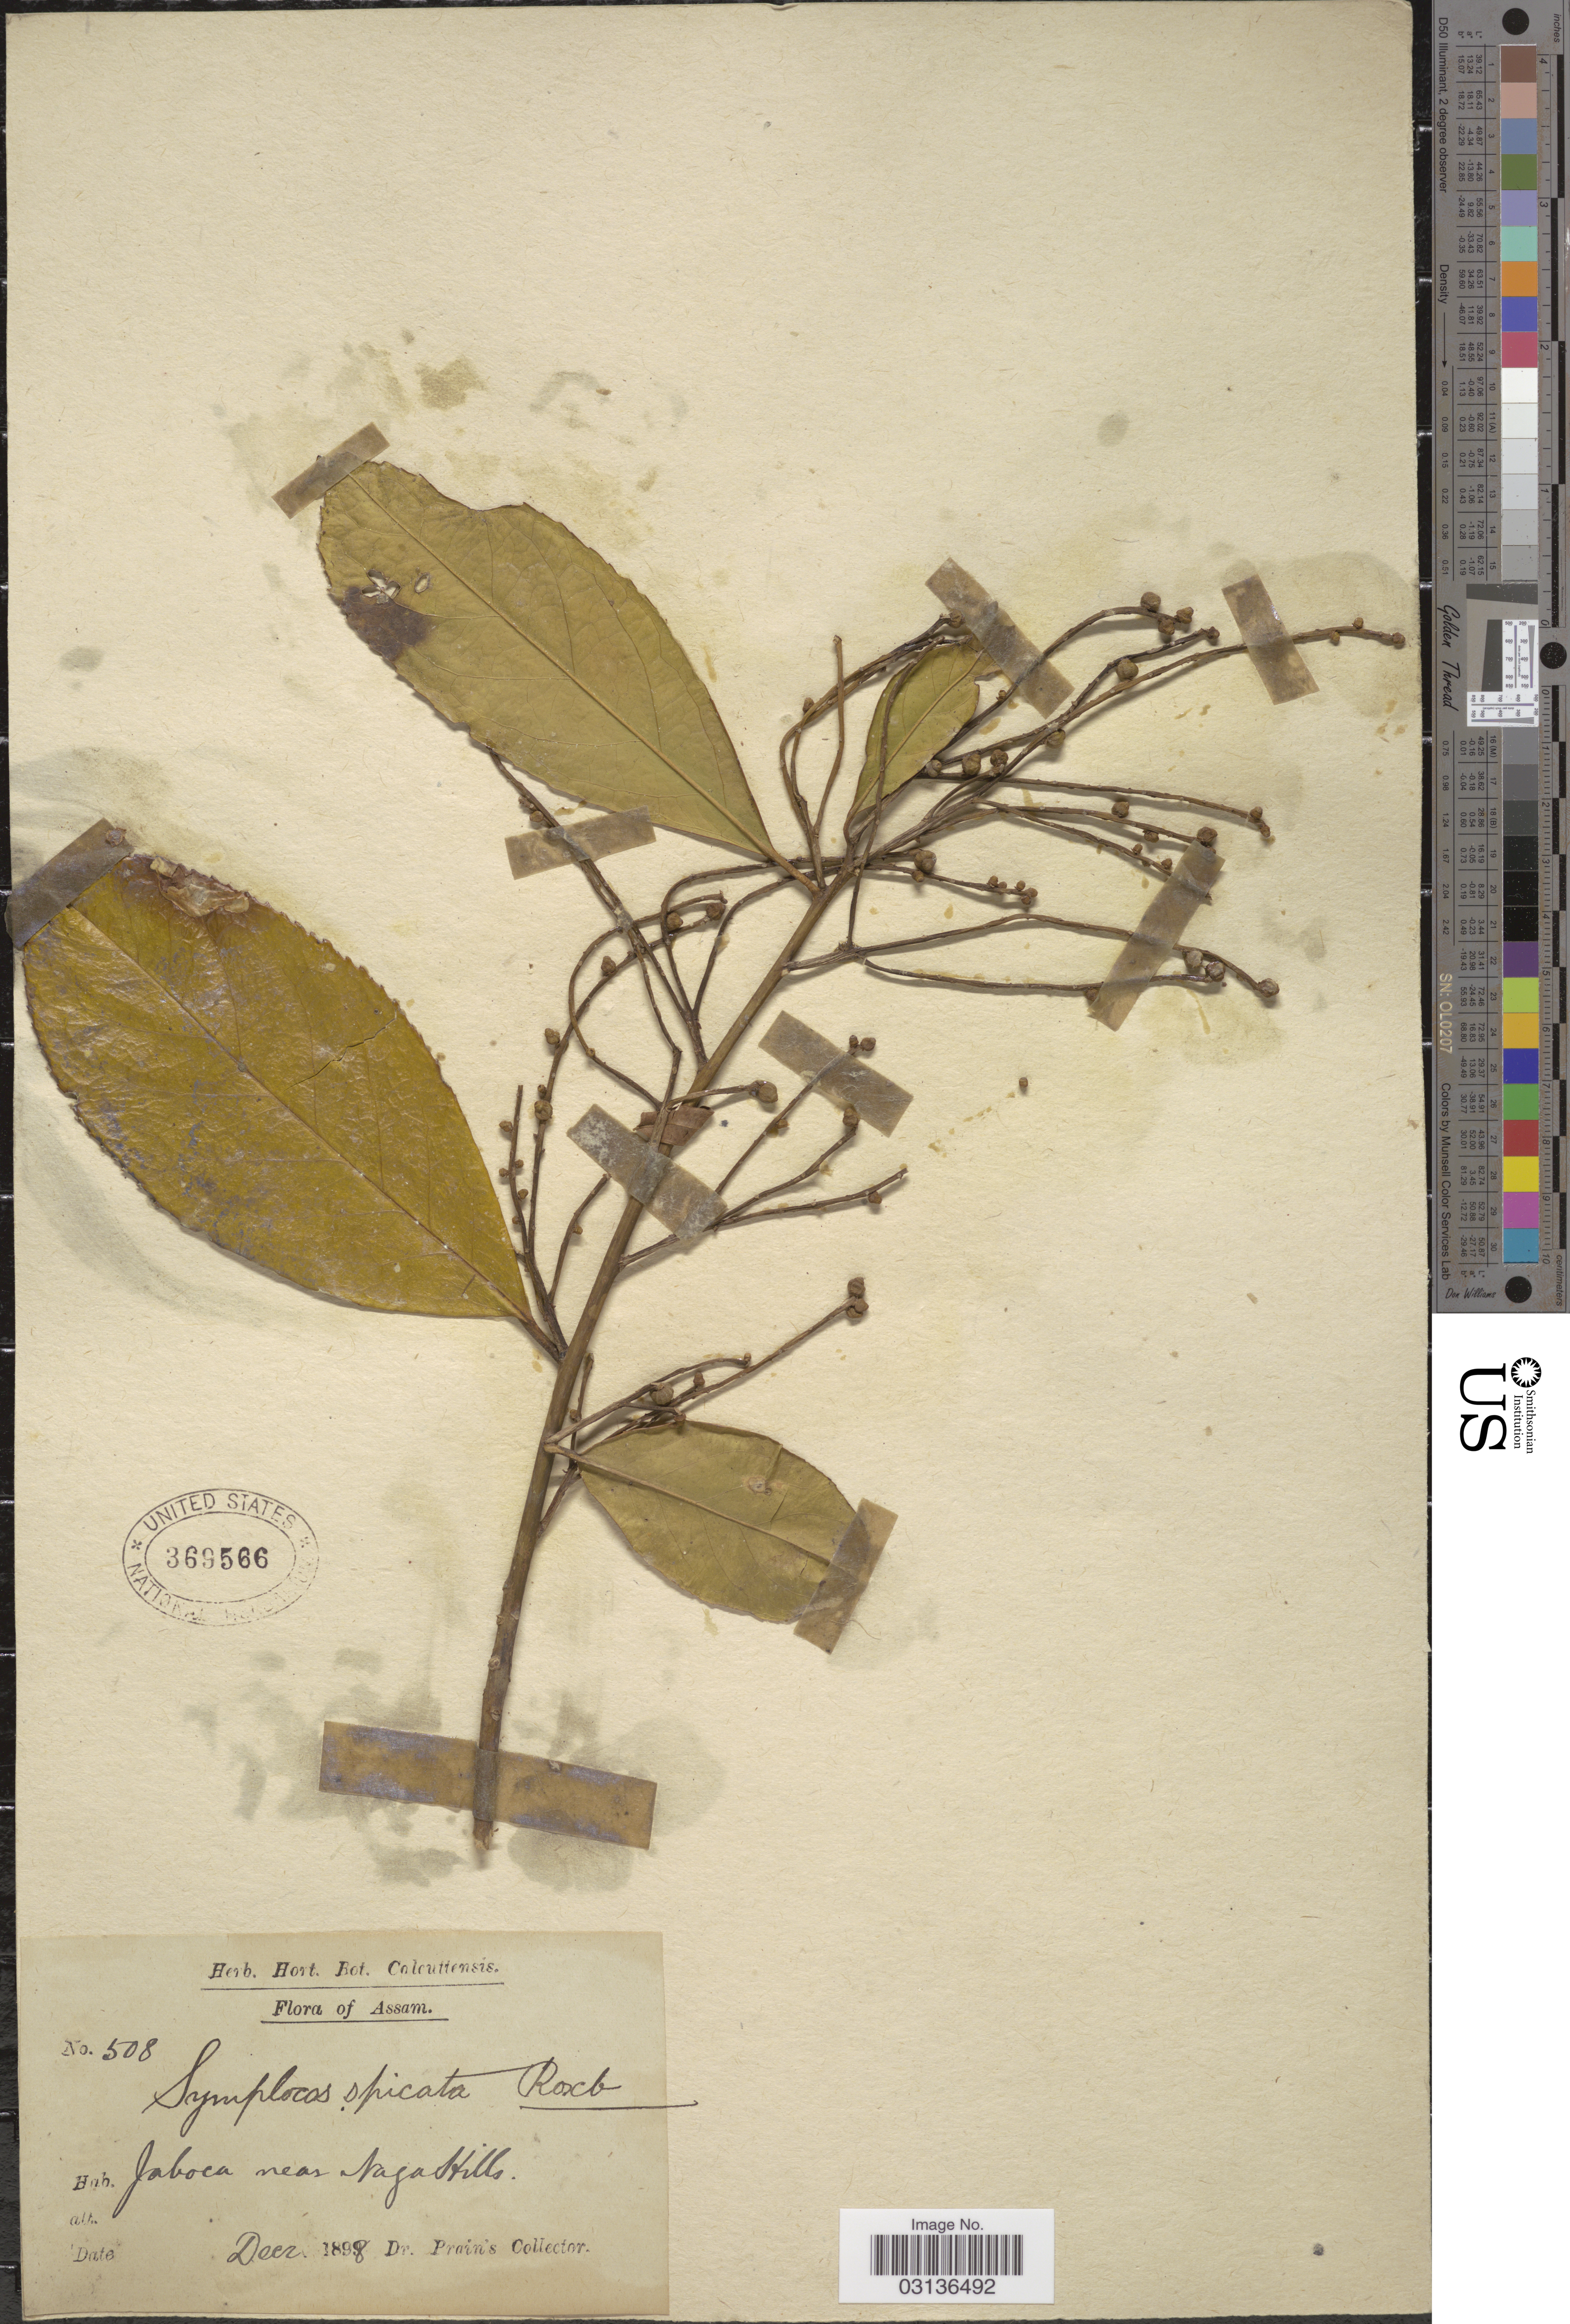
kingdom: Plantae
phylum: Tracheophyta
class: Magnoliopsida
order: Ericales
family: Symplocaceae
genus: Symplocos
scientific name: Symplocos cochinchinensis subsp. laurina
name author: (Retz.) Noot.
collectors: Dr. Prain's collector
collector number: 508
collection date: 1898-12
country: India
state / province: Assam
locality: Jaboca near Naja Hills.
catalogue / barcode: US 369566